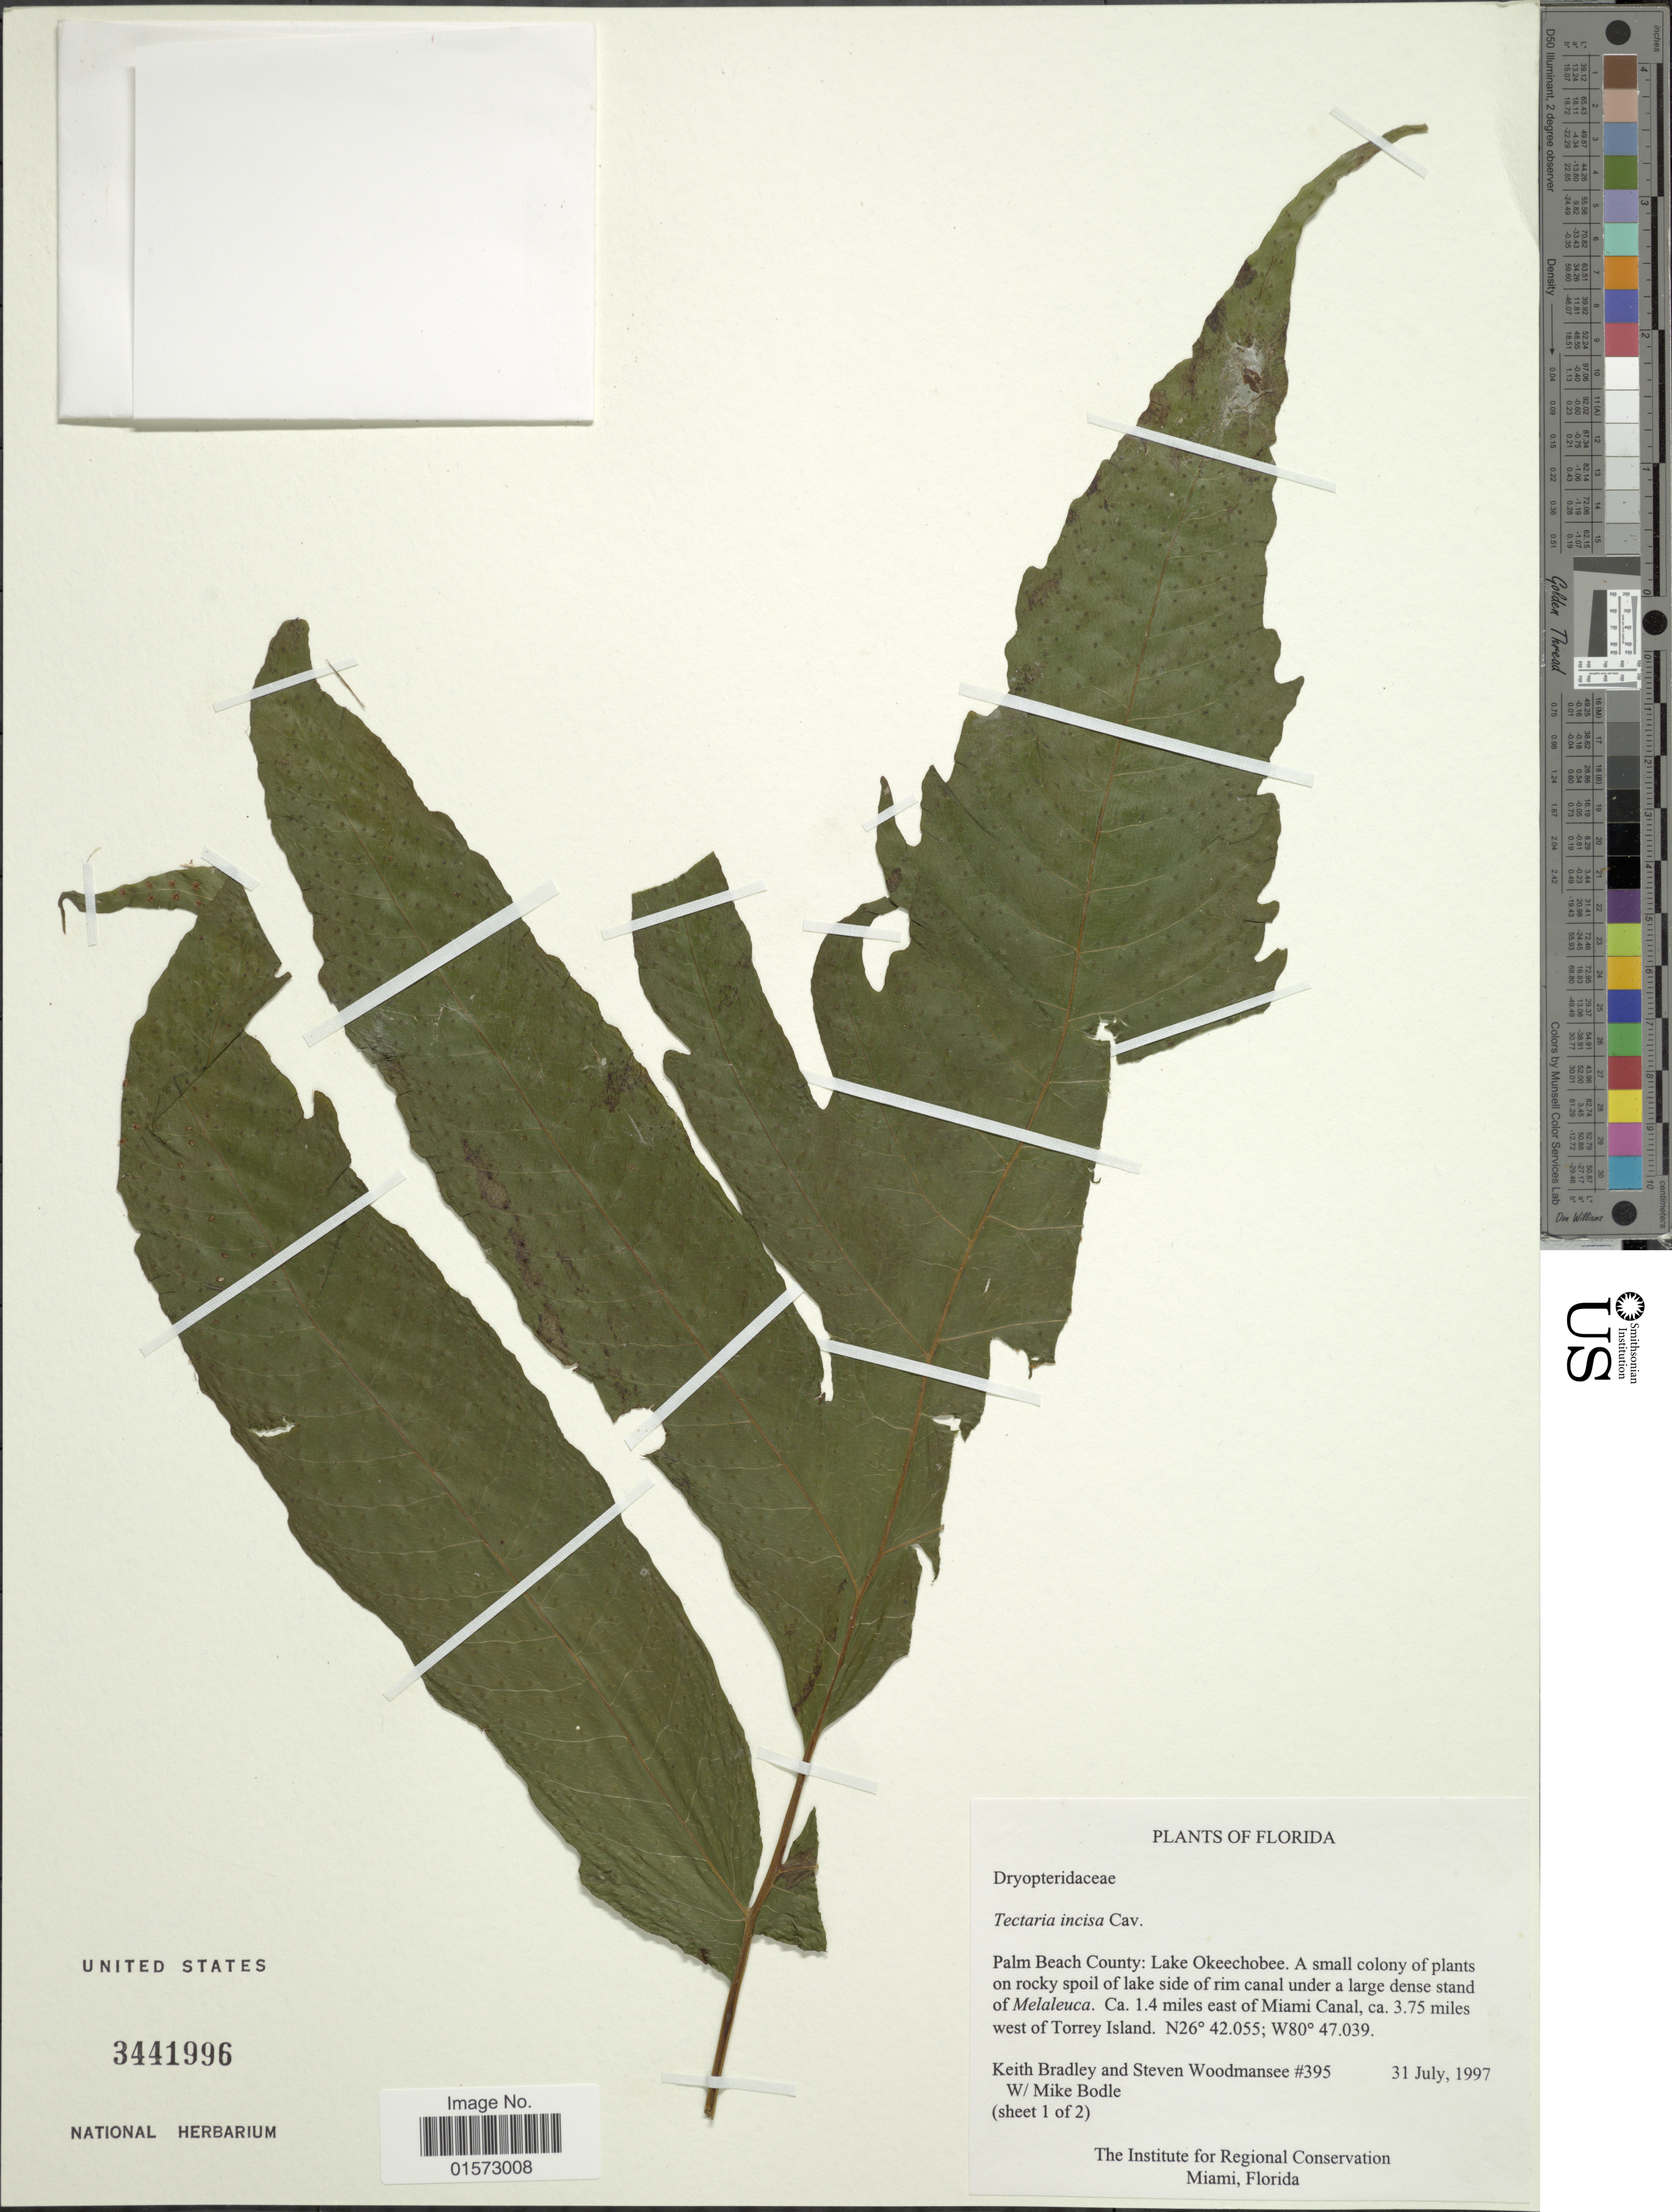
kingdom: Plantae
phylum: Tracheophyta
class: Polypodiopsida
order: Polypodiales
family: Tectariaceae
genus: Tectaria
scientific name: Tectaria incisa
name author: Cav.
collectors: K. Bradley, S. Woodmansee & M. Bodle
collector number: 395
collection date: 1997-07-31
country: United States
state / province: Florida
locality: Palm Beach County: Lake Okeechobee. Ca. 1.4 miles east of Miami Canal, ca. 3.75 miles west of Torrey Island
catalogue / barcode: US 3441996